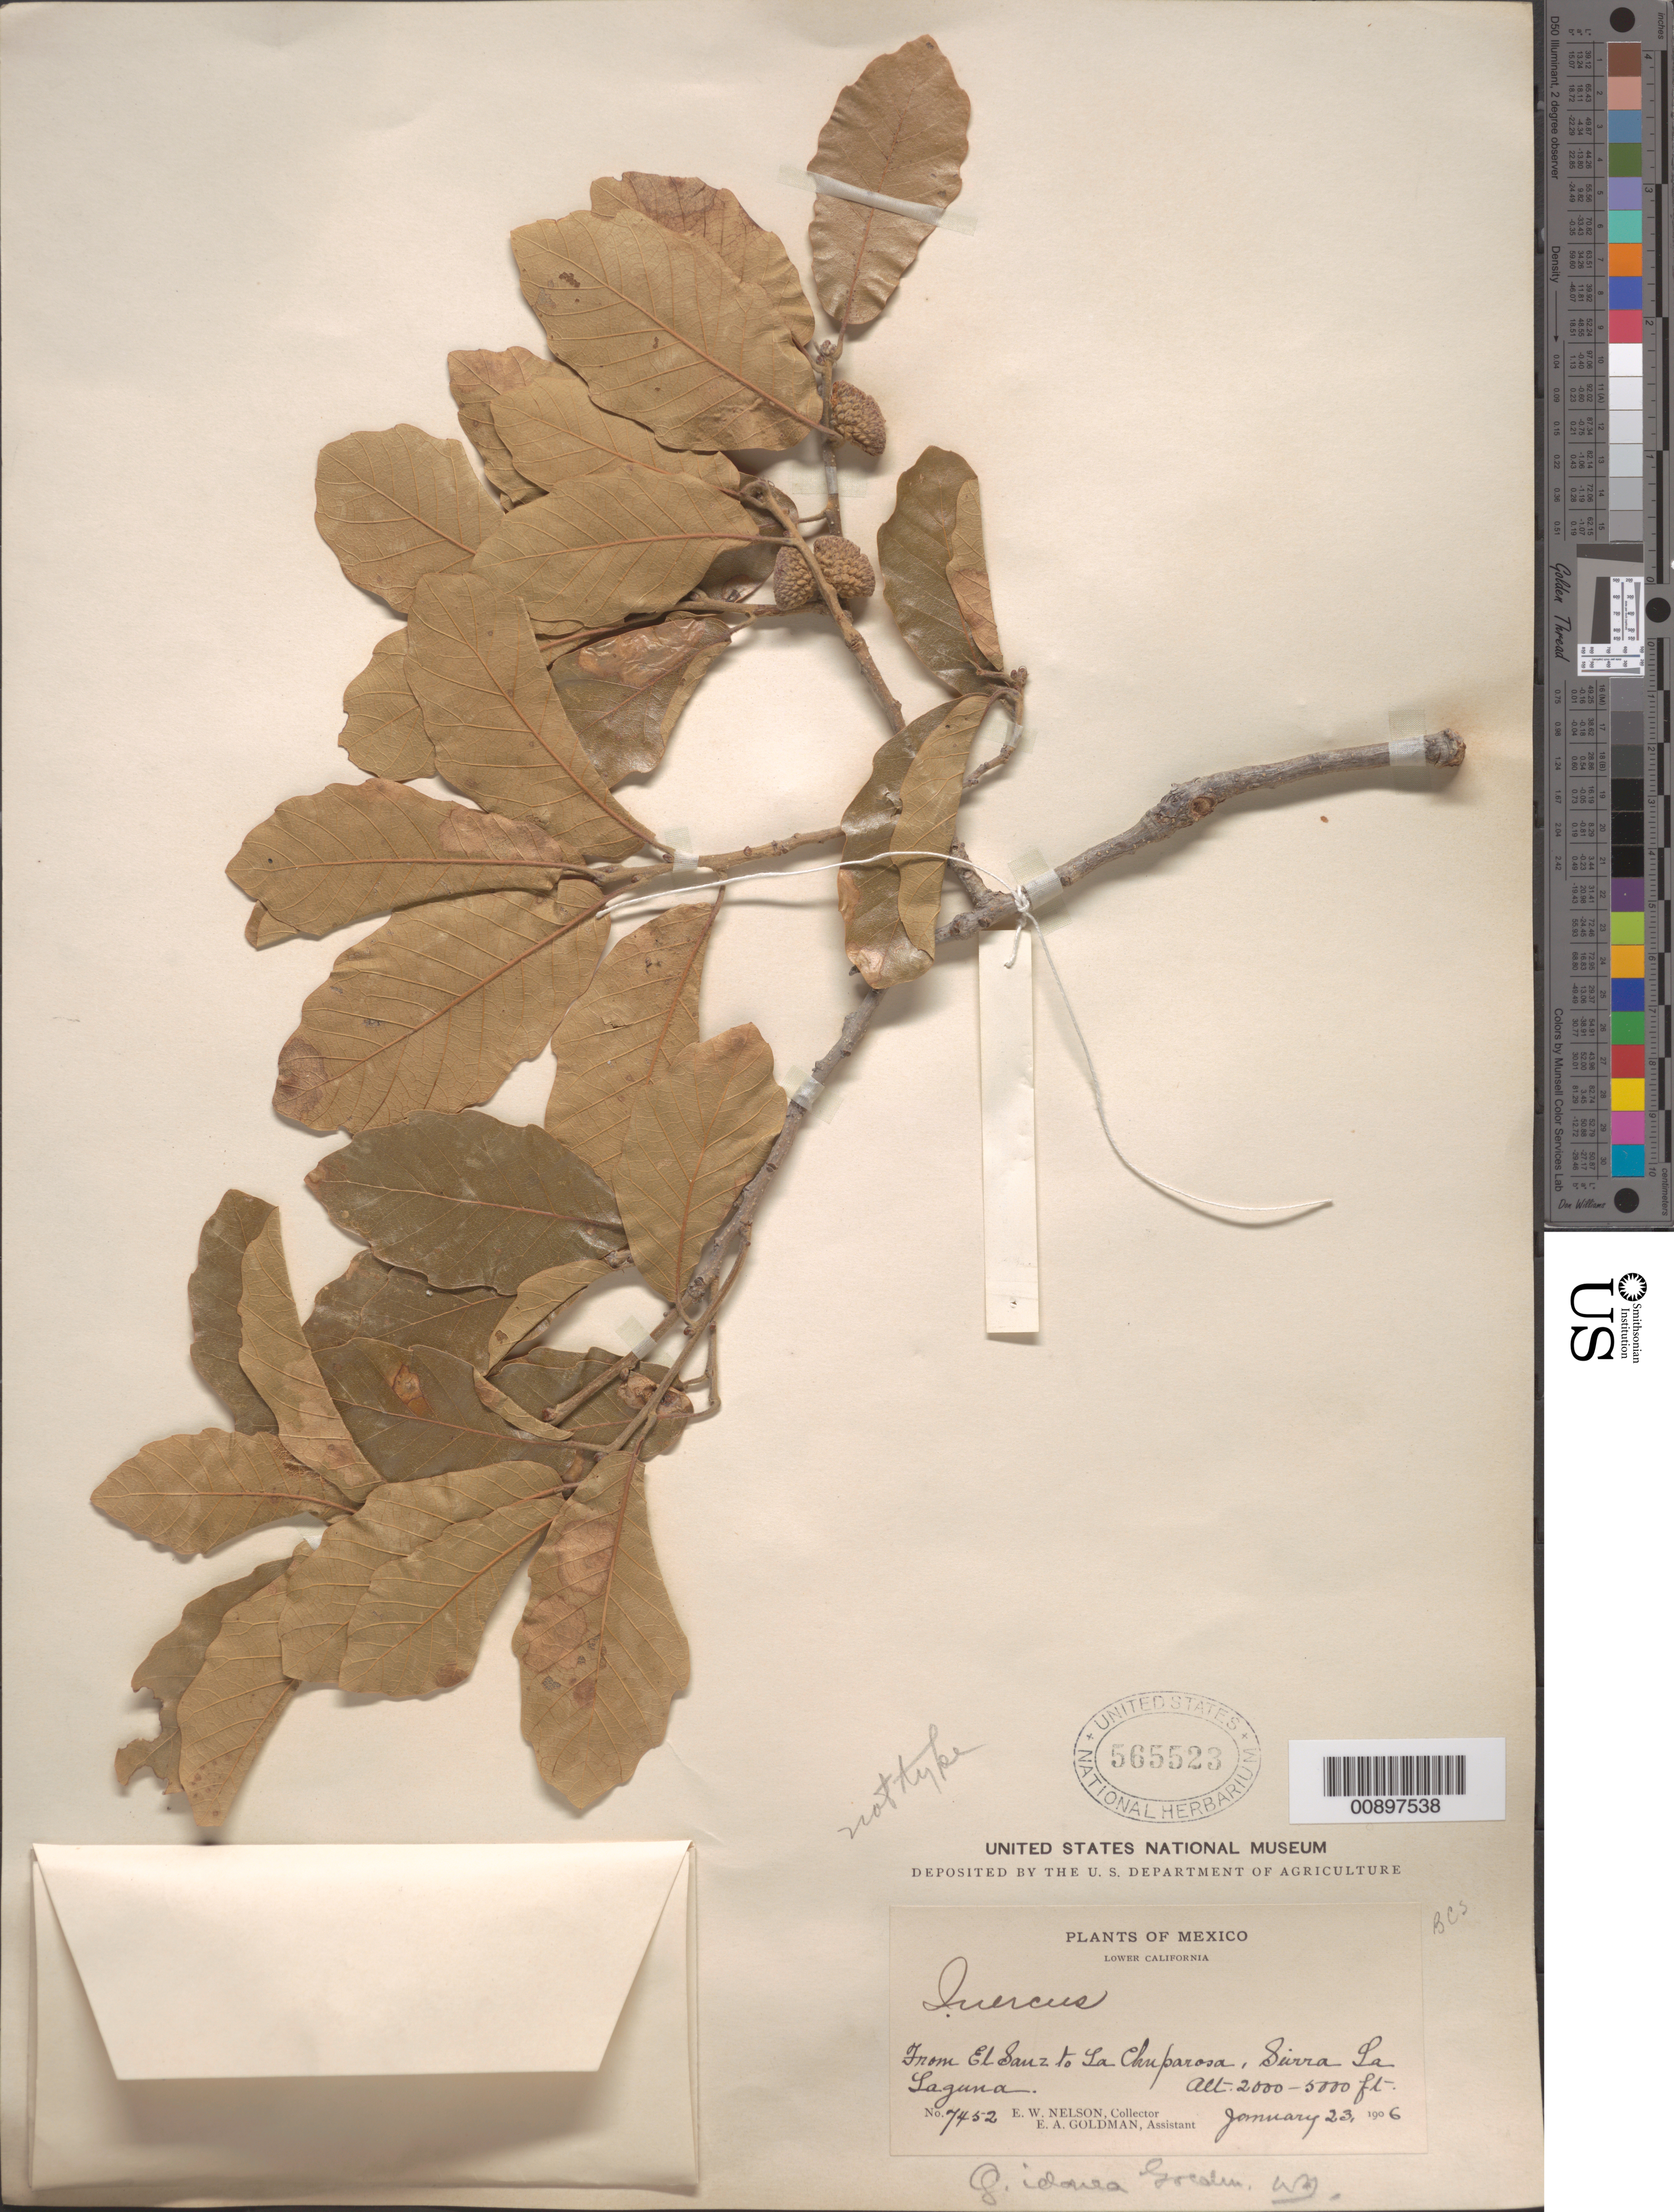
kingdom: Plantae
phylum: Tracheophyta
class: Magnoliopsida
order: Fagales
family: Fagaceae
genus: Quercus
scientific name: Quercus idonea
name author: Goldman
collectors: E. W. Nelson & E. A. Goldman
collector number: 7452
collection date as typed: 23 Jan 1906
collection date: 1906-01-23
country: Mexico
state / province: Baja California Sur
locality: From El Sanz to La Chuparosa, Sierra la Laguna.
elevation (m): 610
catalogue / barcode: US 565523